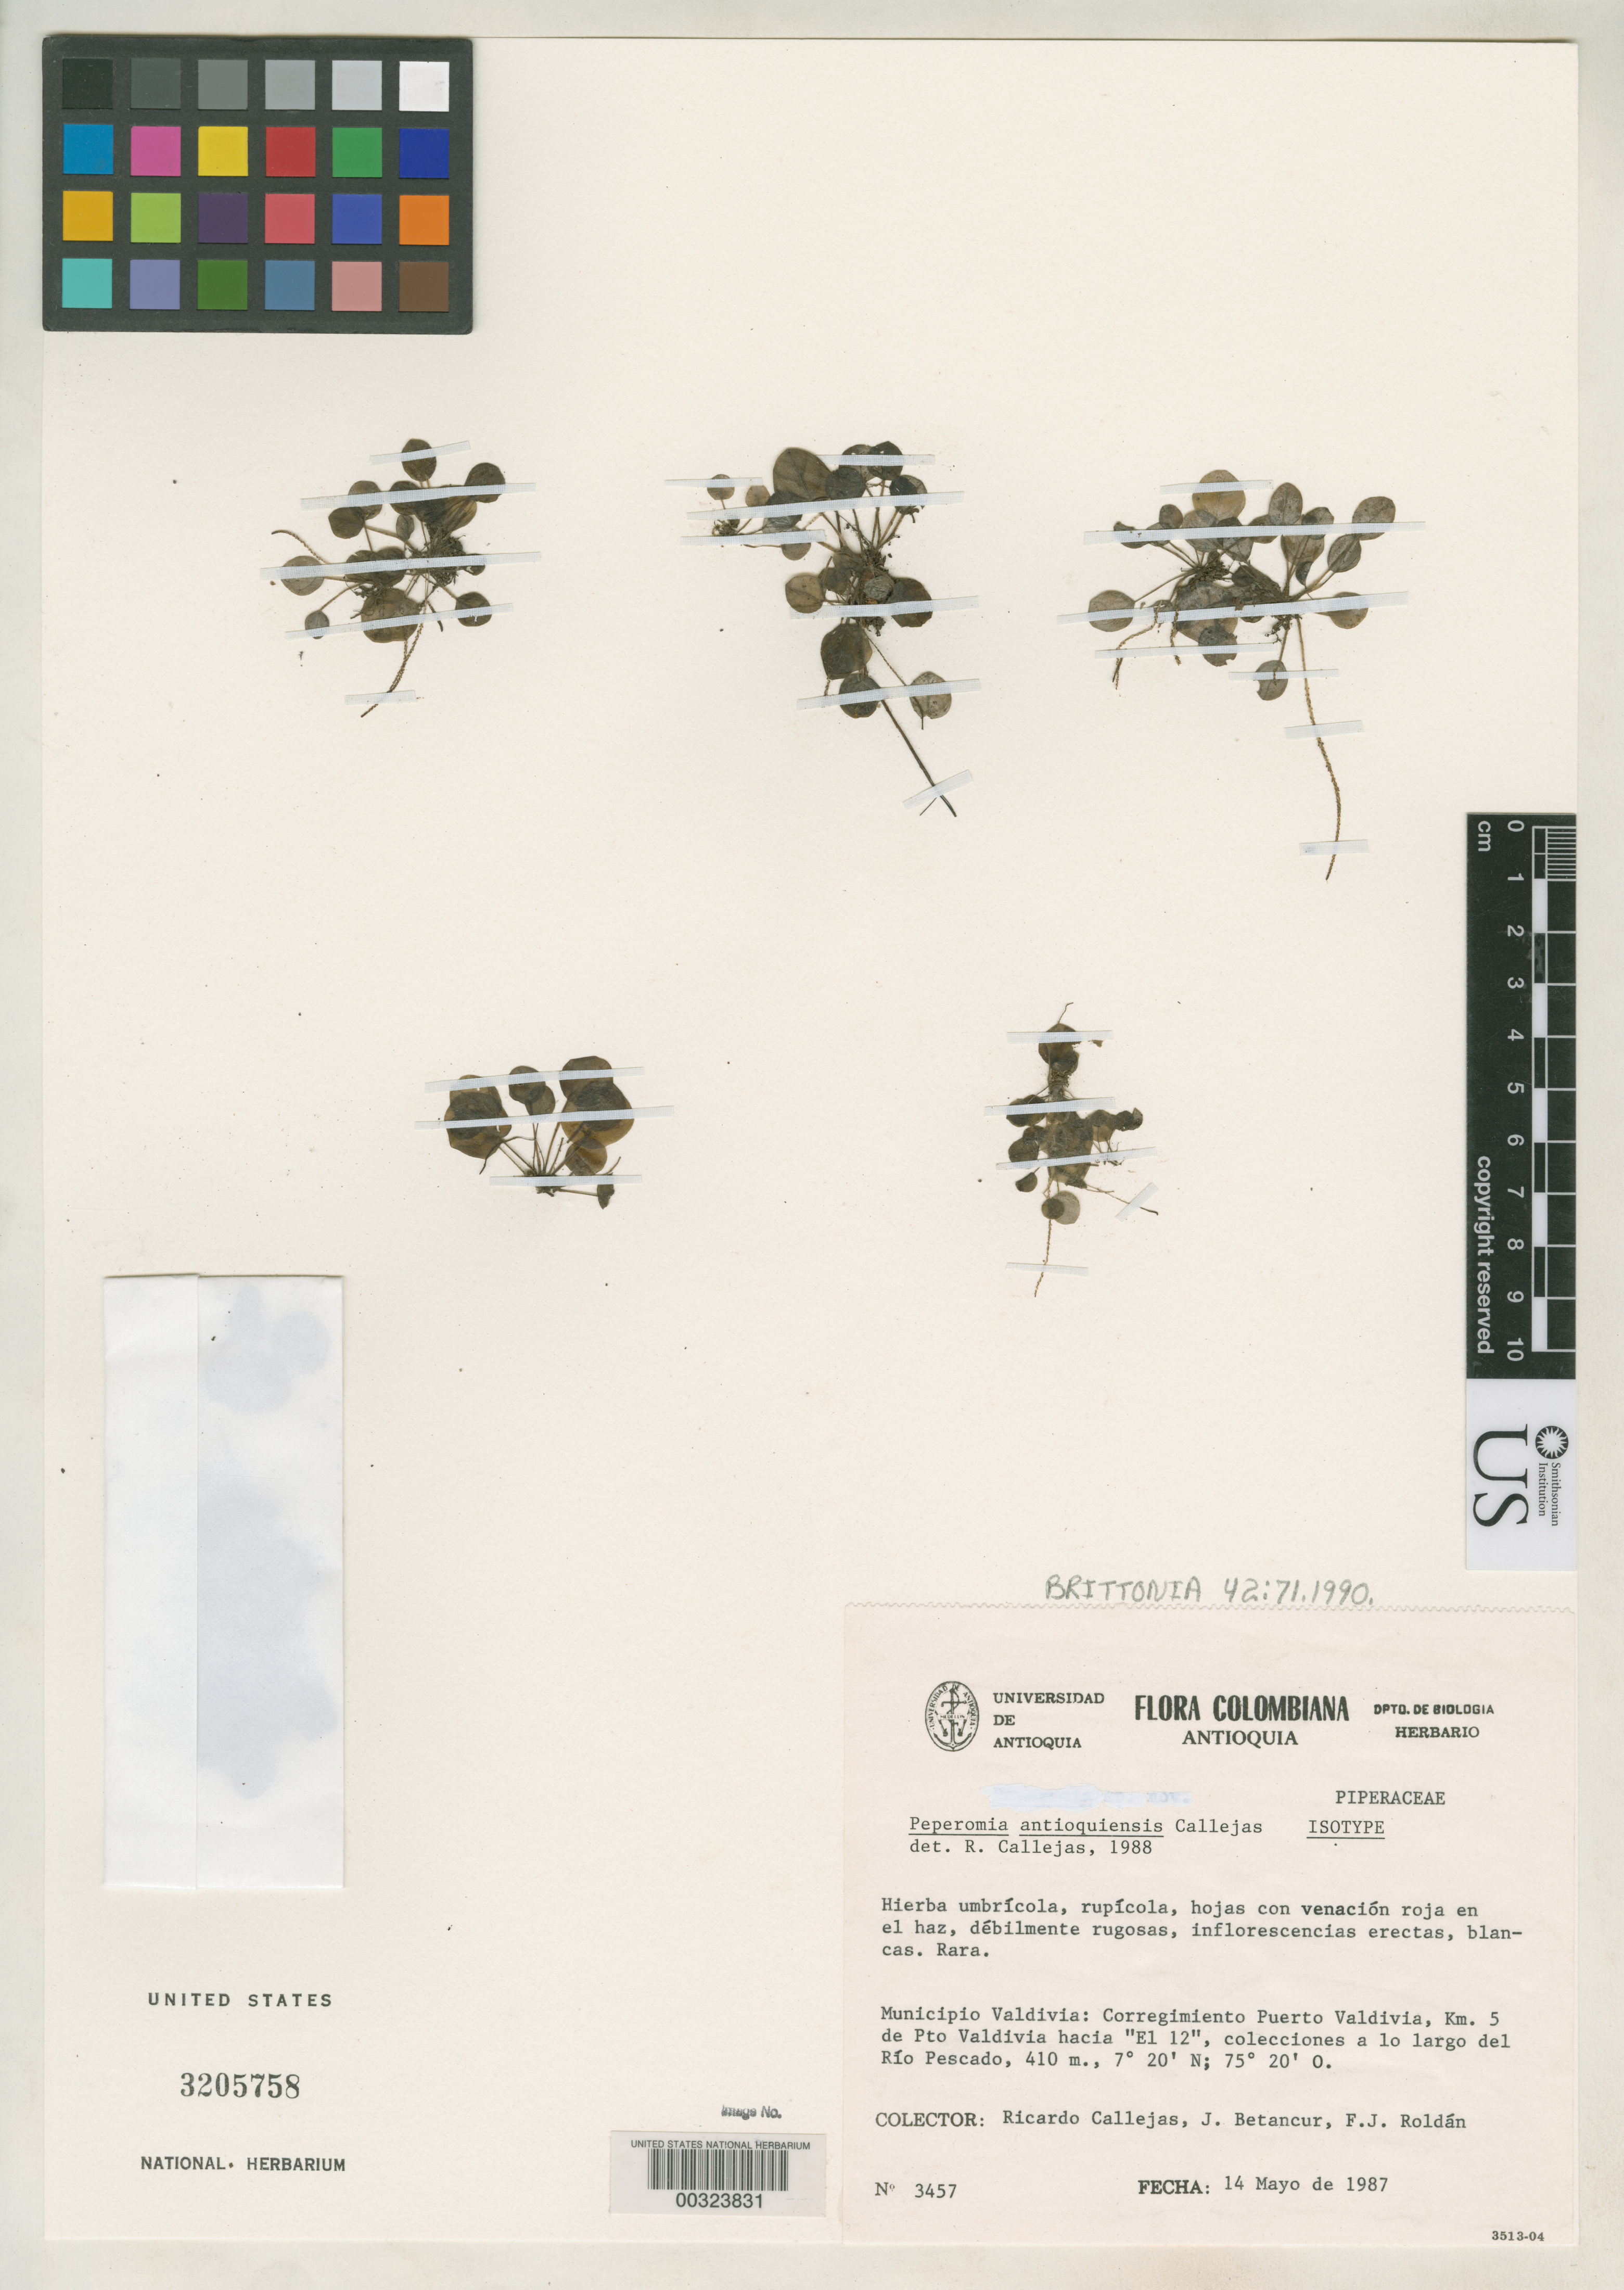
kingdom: Plantae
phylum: Tracheophyta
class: Magnoliopsida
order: Piperales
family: Piperaceae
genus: Peperomia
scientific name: Peperomia antioquiensis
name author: Callejas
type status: Isotype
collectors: R. Callejas, J. C. Betancur & F. J. Roldán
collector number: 3457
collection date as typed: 14 May 1987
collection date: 1987-05-14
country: Colombia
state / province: Antioquia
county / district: Valdivia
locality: Corregimiento Valdivia, km 5 de Pto Valdivia near "El 12", collection along Rio Pescada.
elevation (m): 410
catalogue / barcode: US 3205758